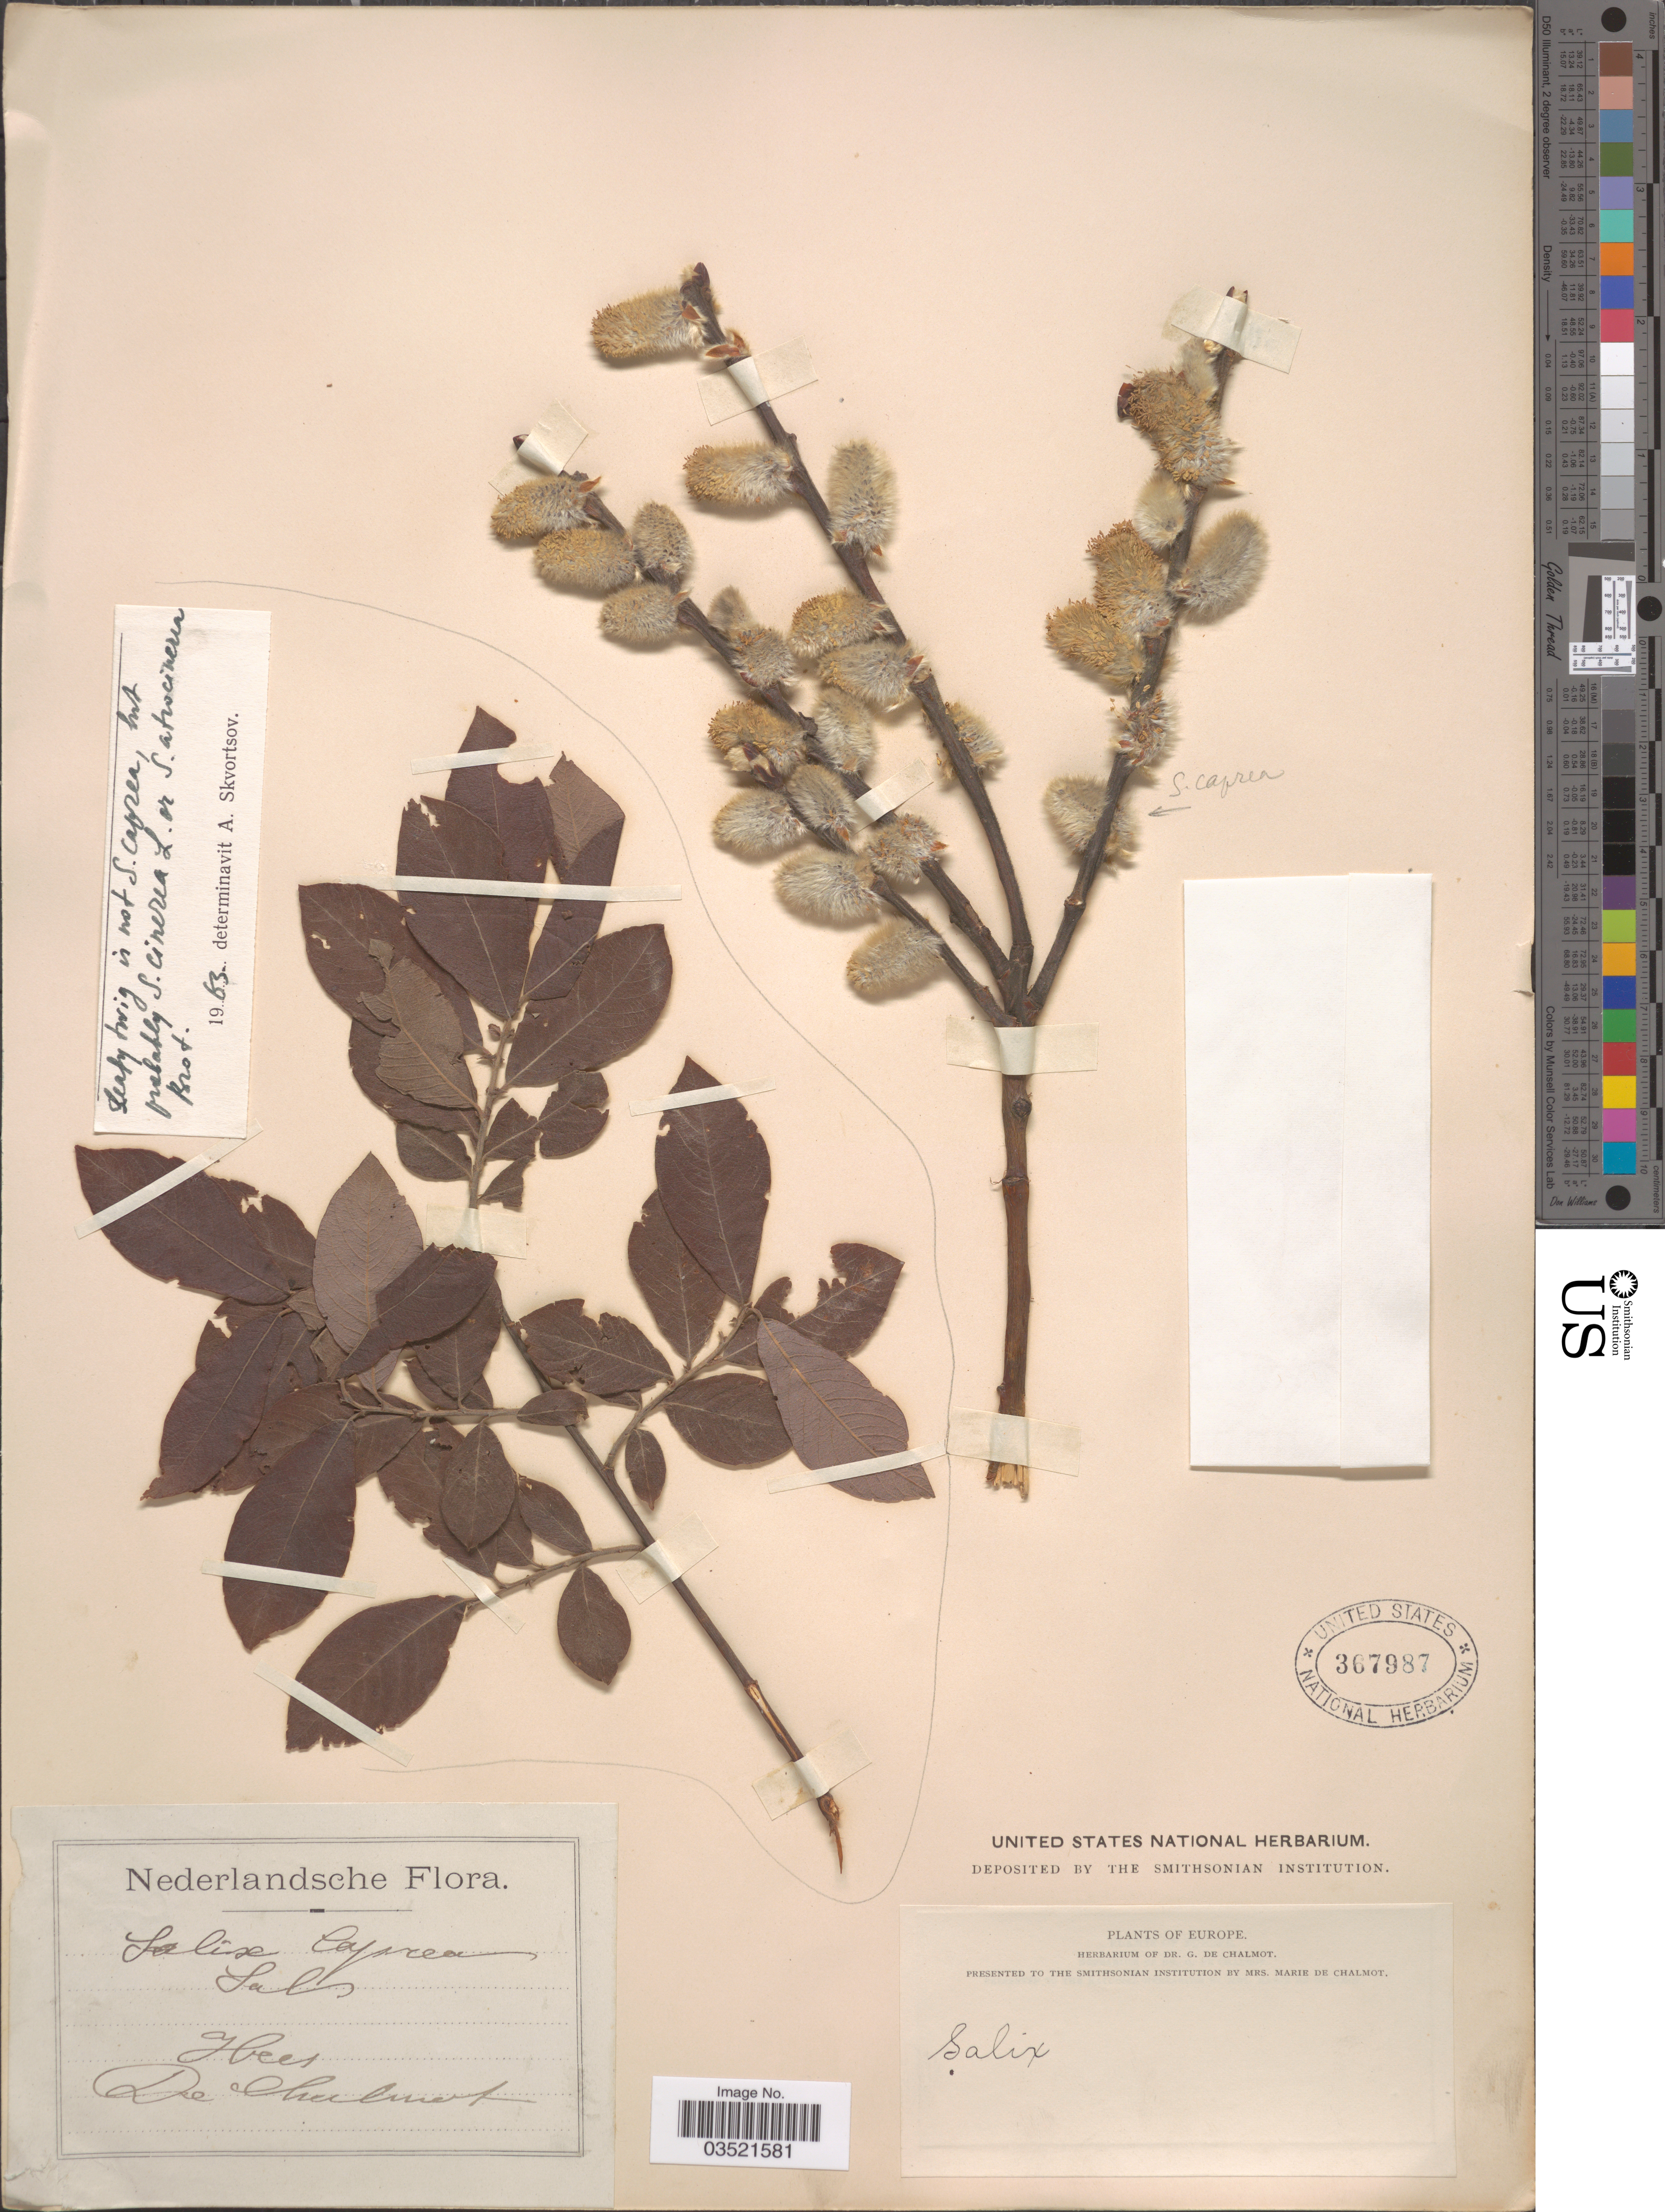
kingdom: Plantae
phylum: Tracheophyta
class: Magnoliopsida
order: Malpighiales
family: Salicaceae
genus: Salix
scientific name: Salix caprea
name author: L.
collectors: G. de Chalmot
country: Netherlands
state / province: Drenthe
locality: Hees.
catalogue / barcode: US 367987